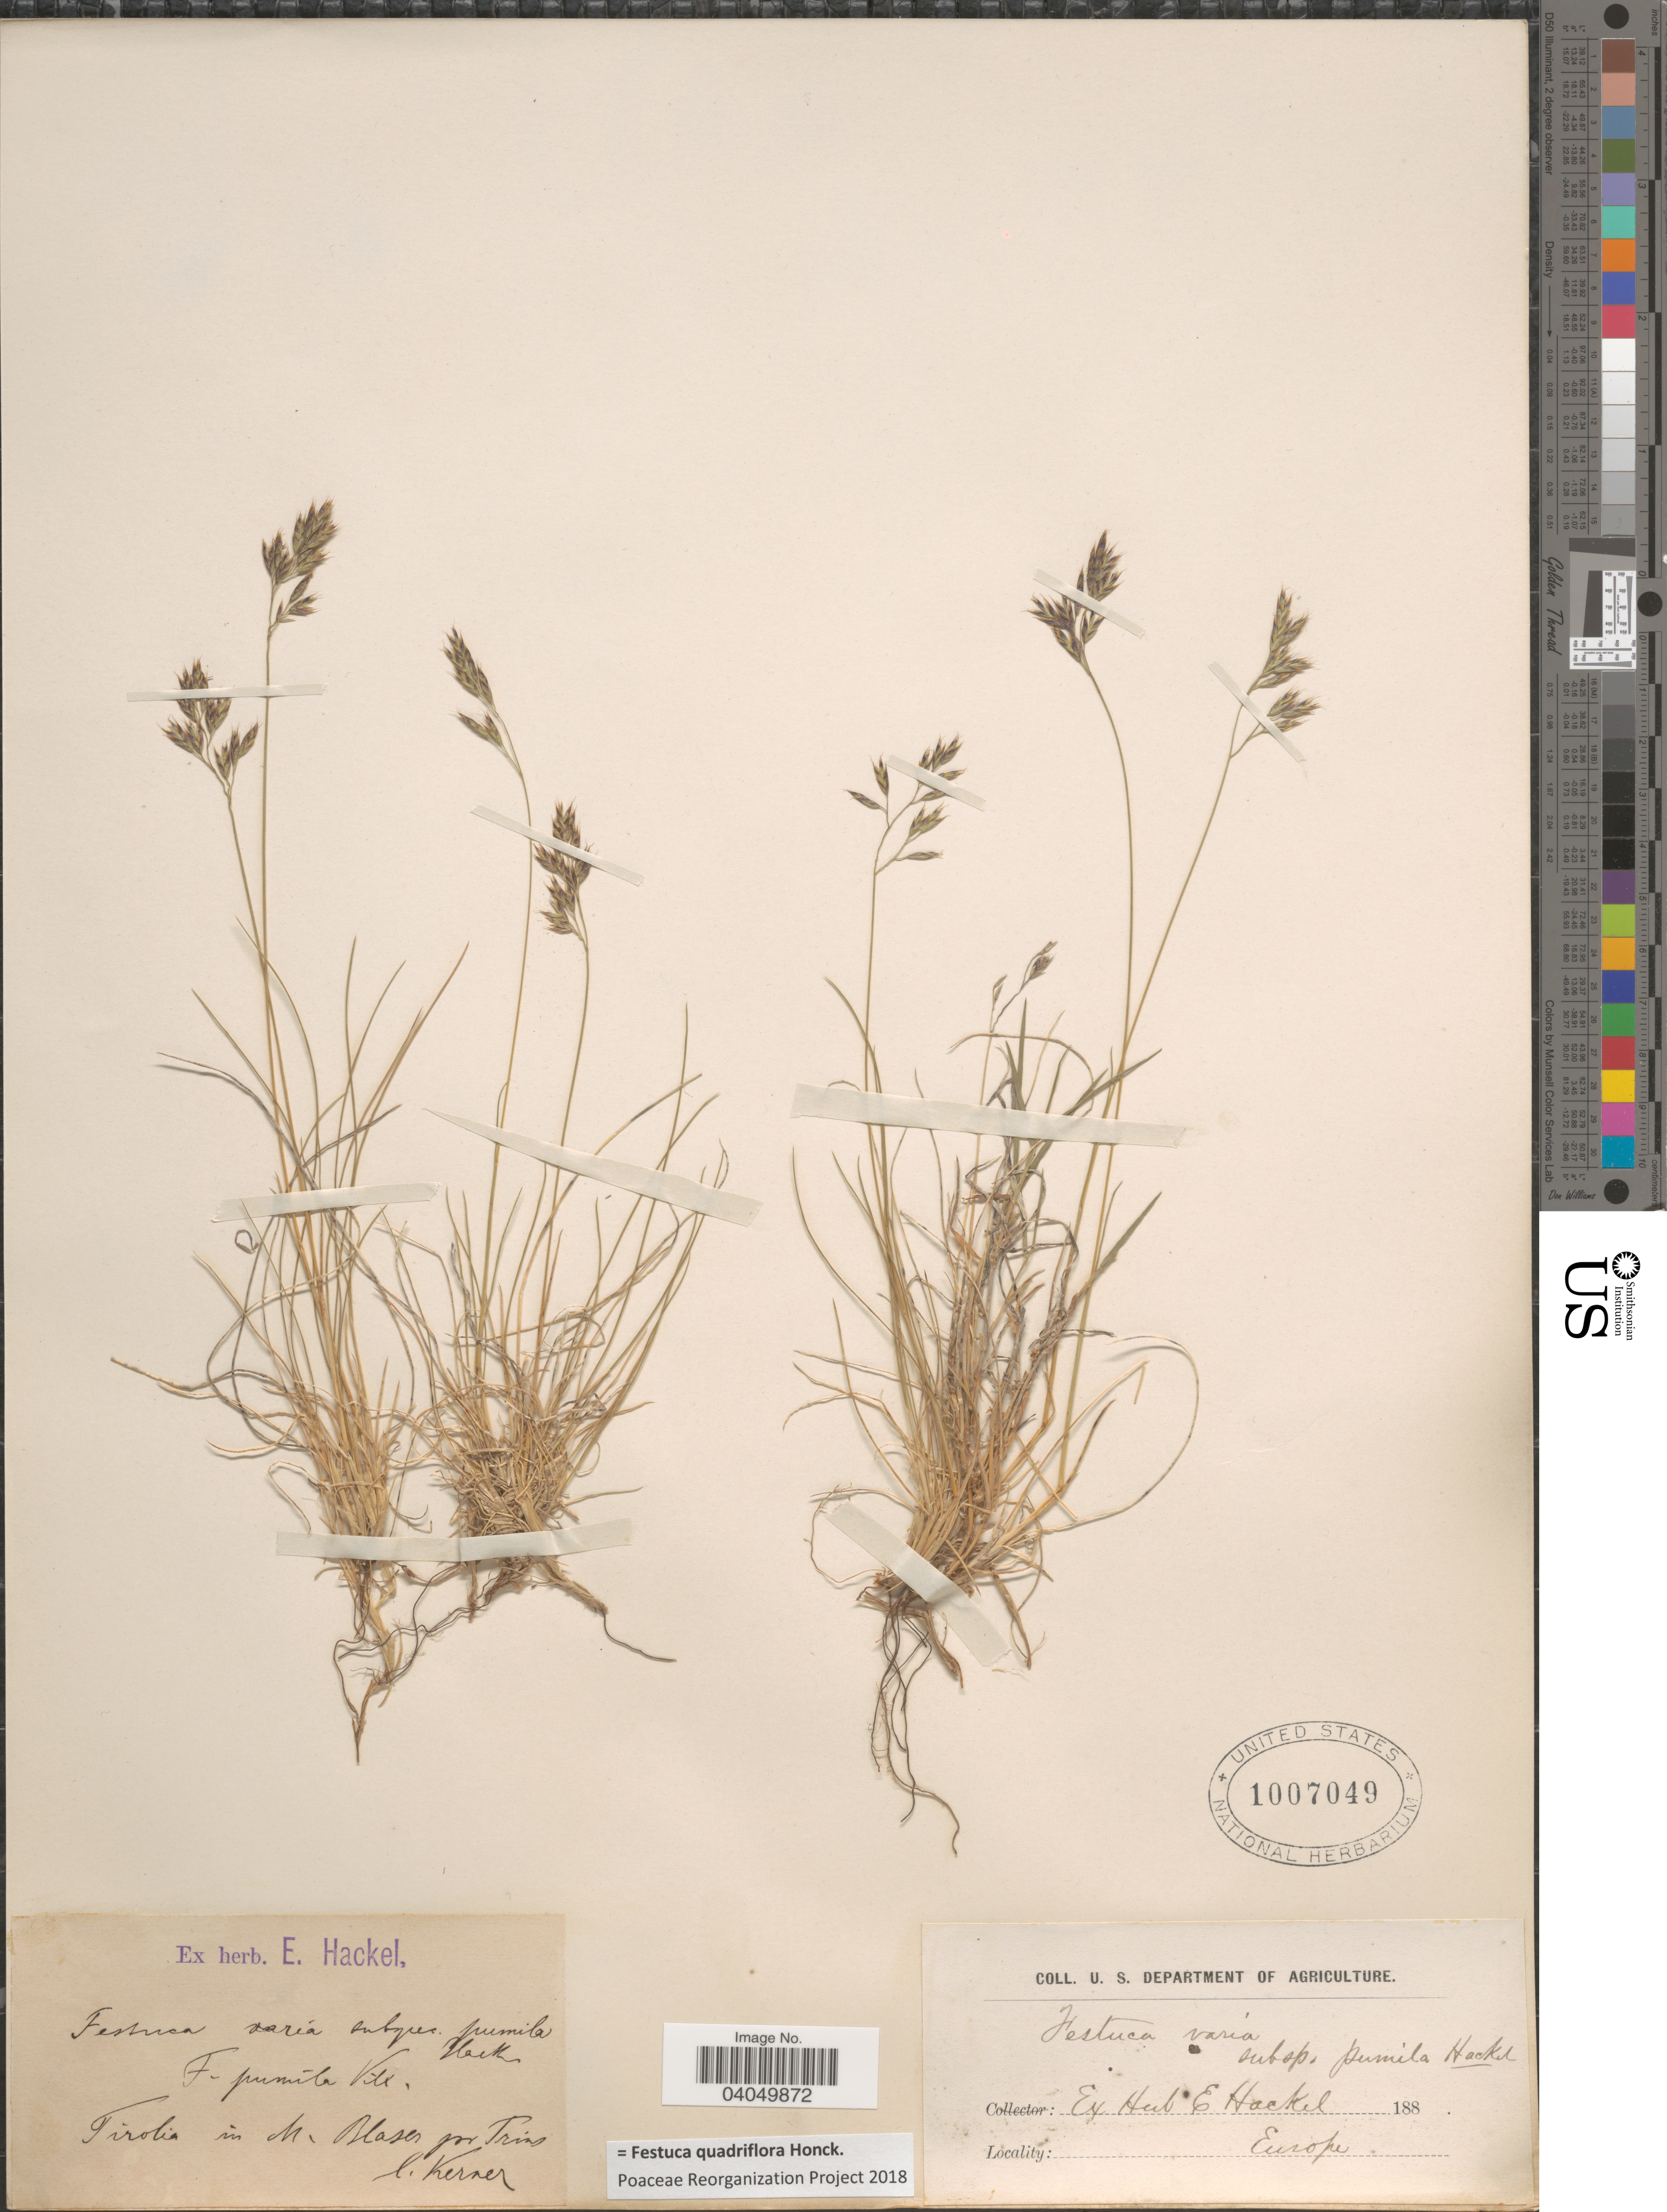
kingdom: Plantae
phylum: Tracheophyta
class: Liliopsida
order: Poales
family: Poaceae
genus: Festuca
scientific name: Festuca quadriflora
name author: Honck.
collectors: -. Kerner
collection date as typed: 188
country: Austria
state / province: Tirol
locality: Tirolia im M. Blases pr Trins.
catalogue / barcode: US 1007049